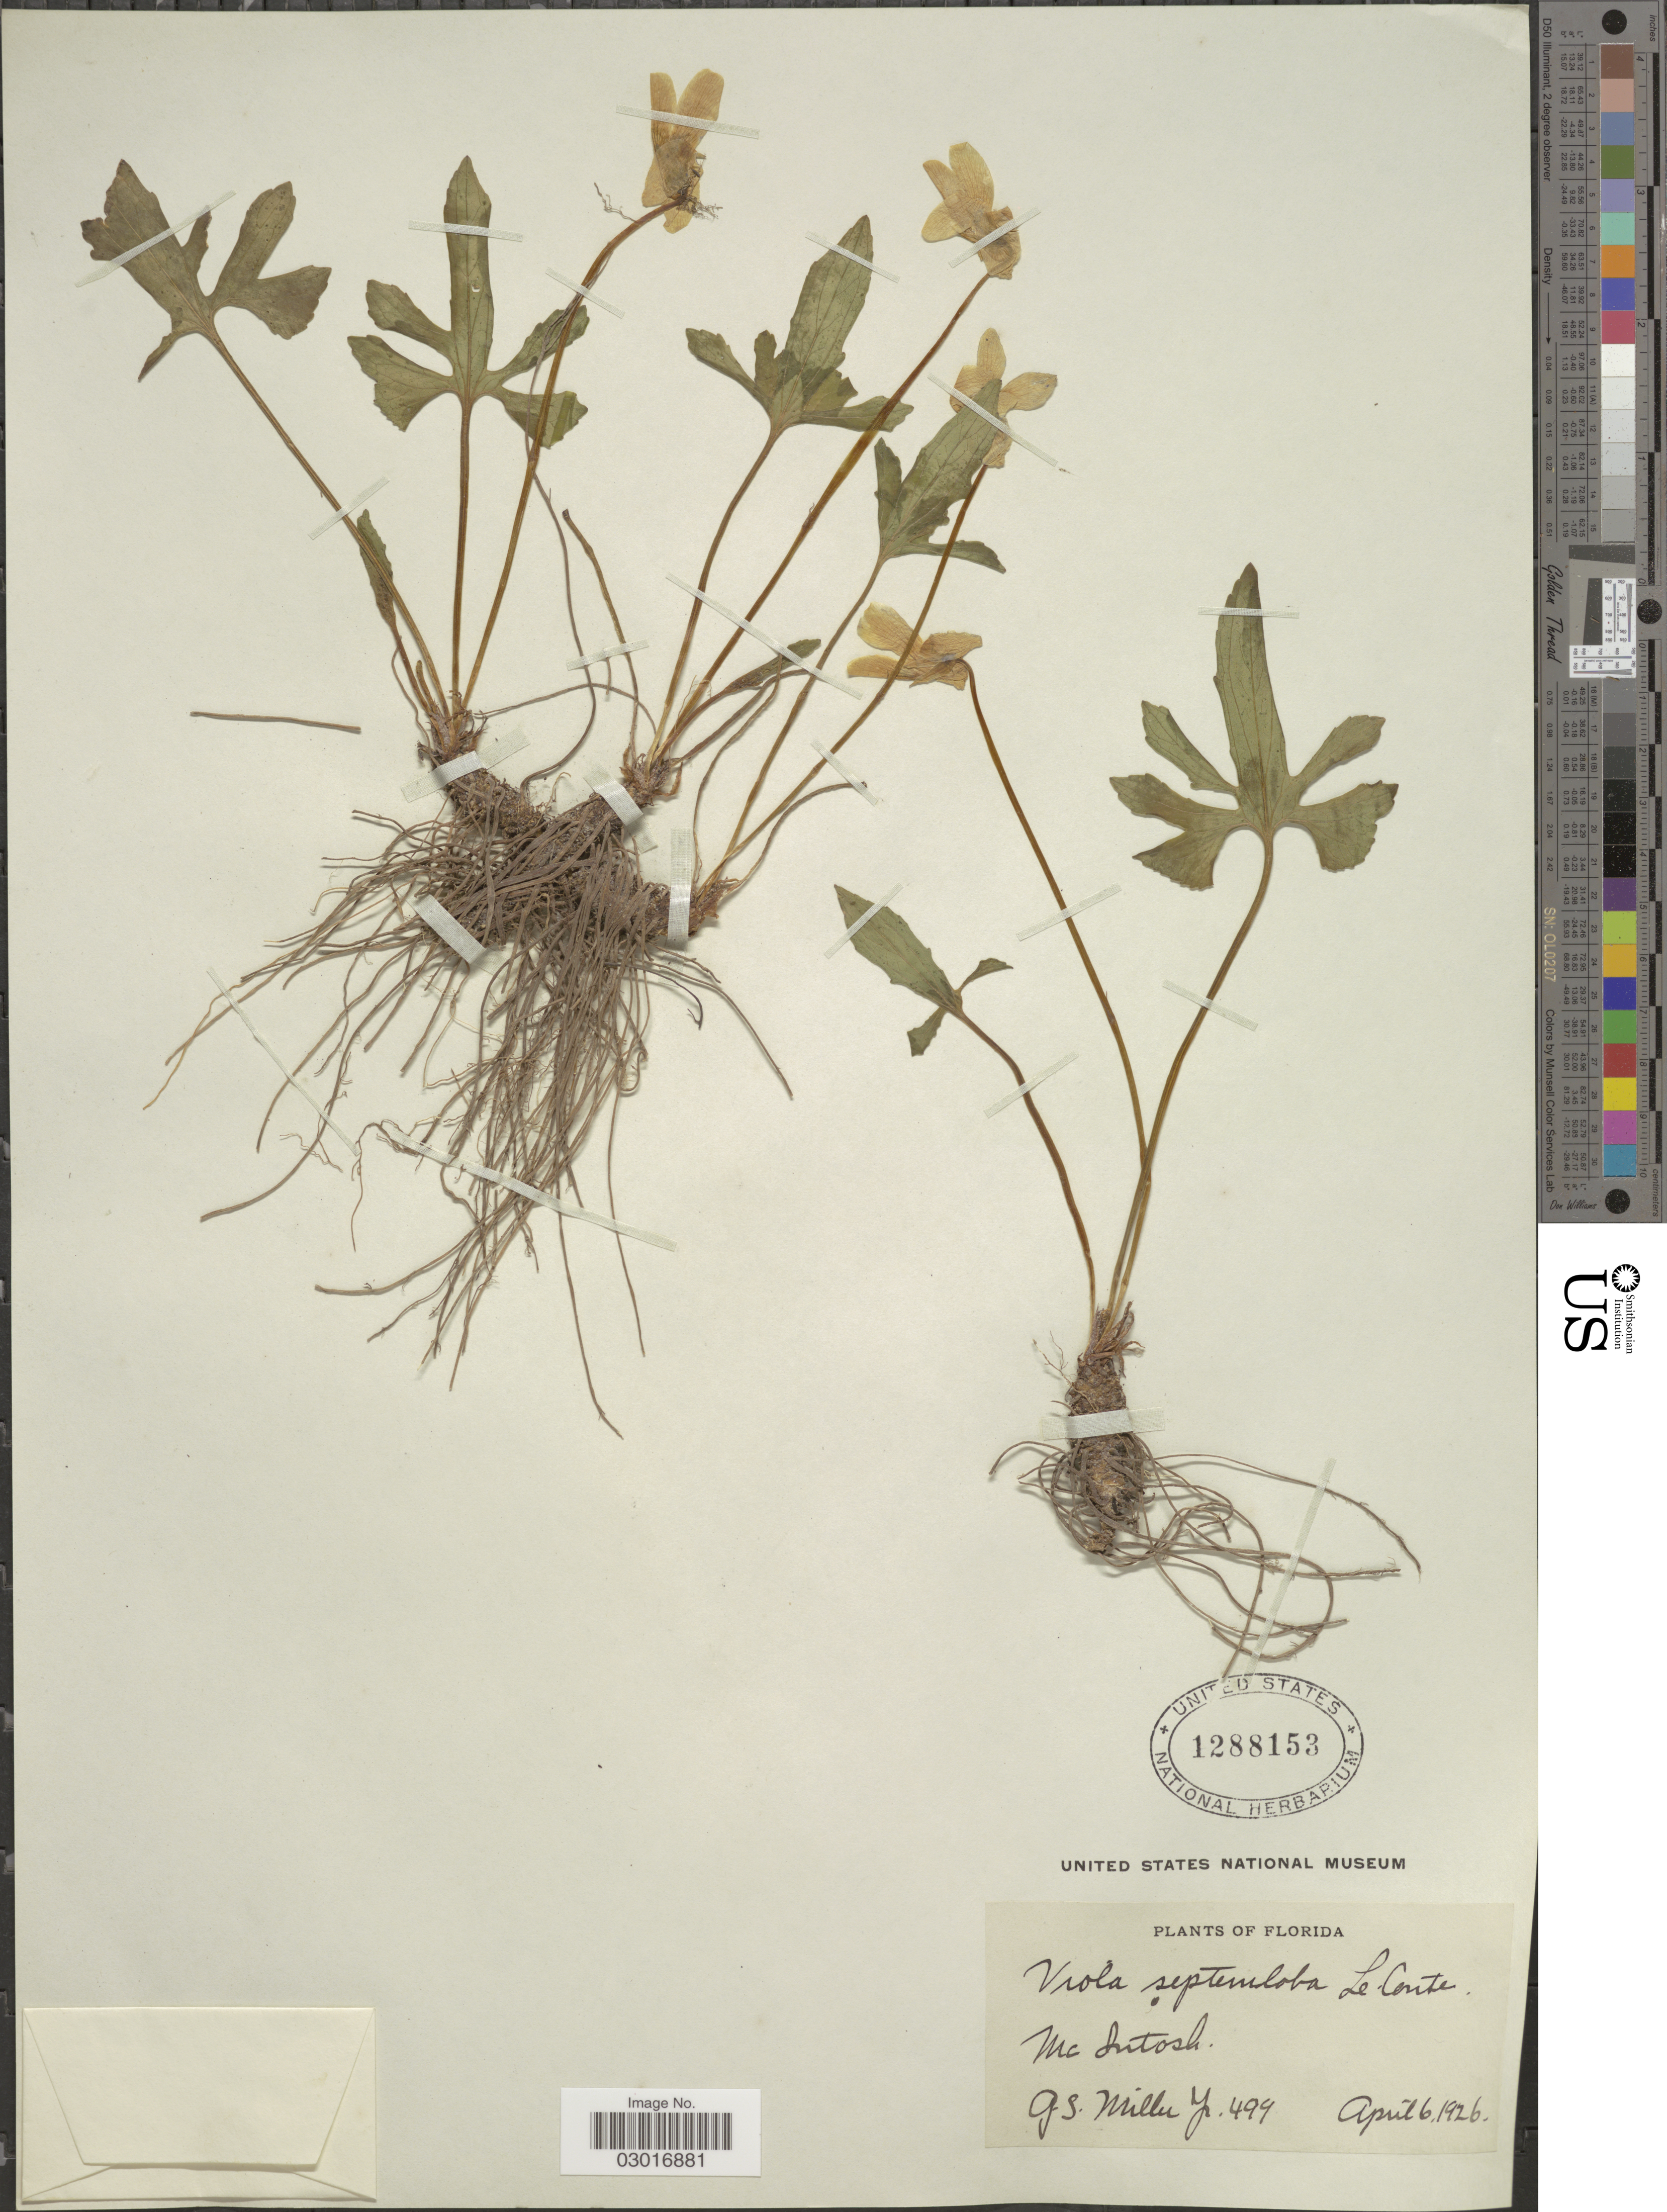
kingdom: Plantae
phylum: Tracheophyta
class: Magnoliopsida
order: Malpighiales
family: Violaceae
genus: Viola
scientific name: Viola septemloba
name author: LeConte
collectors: G. S. Miller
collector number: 494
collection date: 1926-04-06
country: United States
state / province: Florida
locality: Mc Intosh.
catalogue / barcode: US 1288153